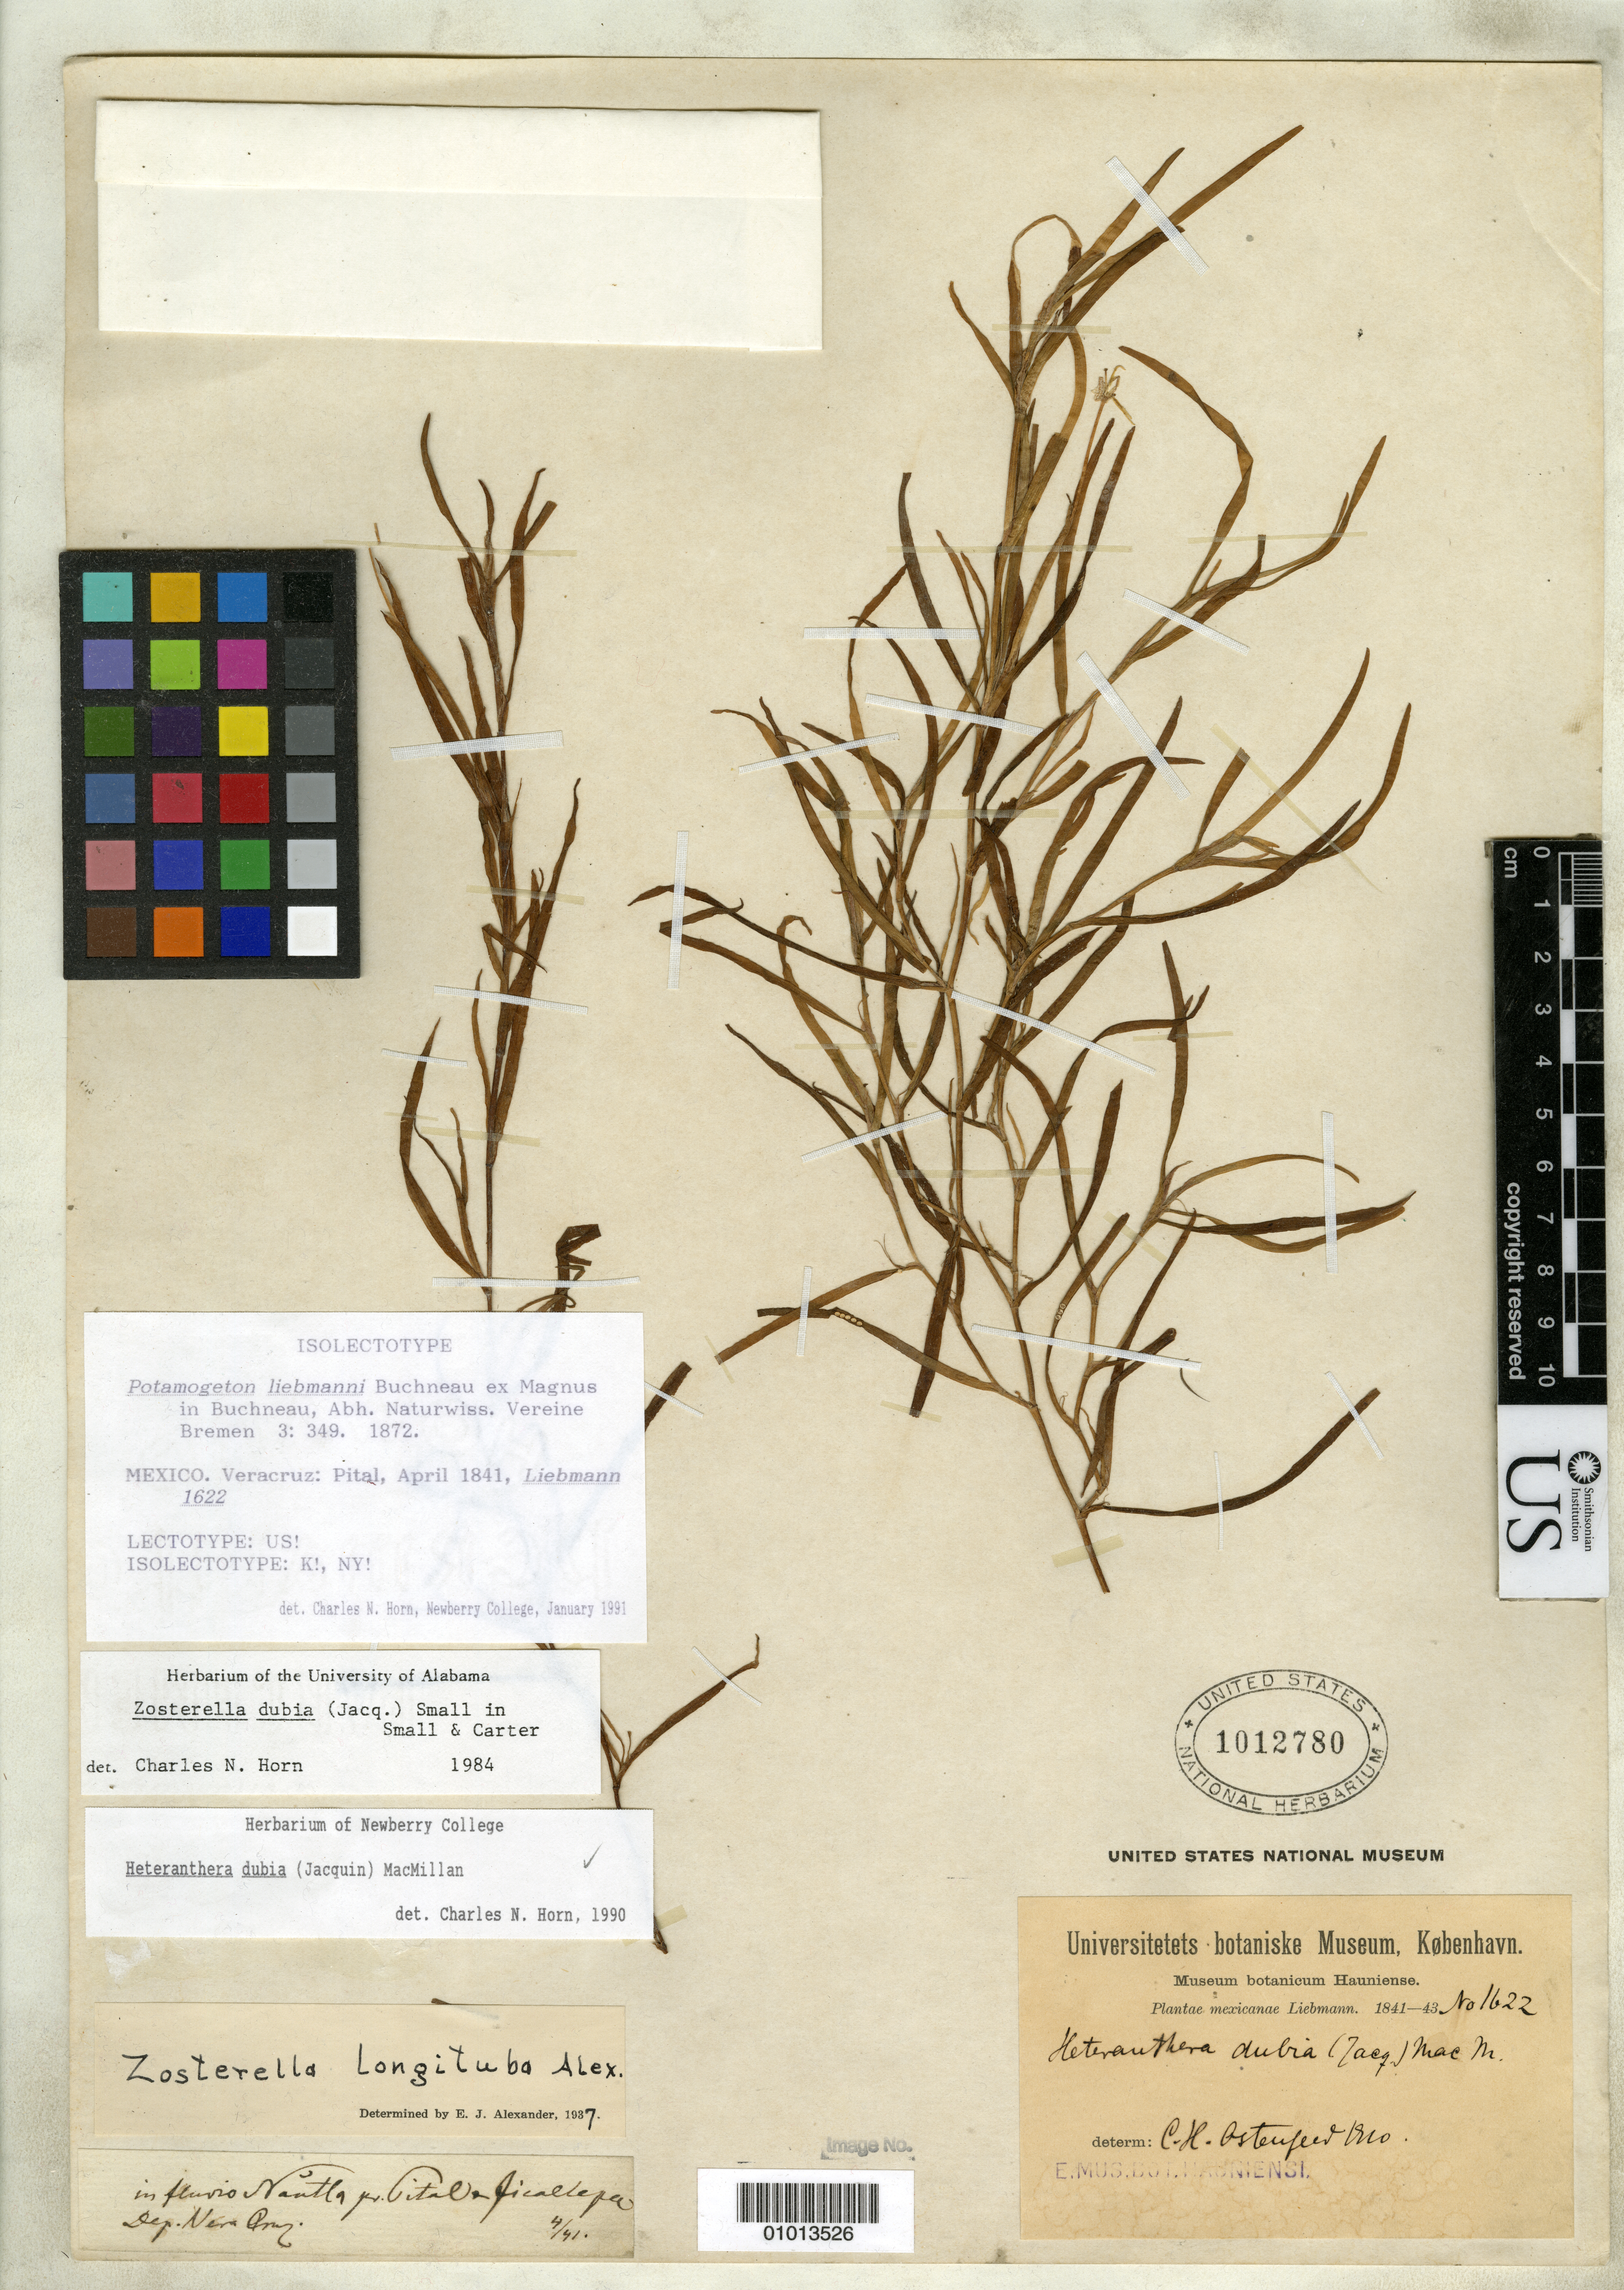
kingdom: Plantae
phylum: Tracheophyta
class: Liliopsida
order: Alismatales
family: Potamogetonaceae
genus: Potamogeton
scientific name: Potamogeton liebmannii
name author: Buchenau ex Magnus in Buchenau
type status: Type Collection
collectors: F. M. Liebmann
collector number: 1622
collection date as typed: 1841 to -- --- 1843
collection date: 1841/1843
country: Mexico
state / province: Veracruz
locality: In fluvis Nantla pr. Pital & Jicaltepec, Dep. Vera Cruz.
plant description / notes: Specimen annotated by C.N. Horn (1991) as isolectotype; lectotypification not found, apparently still ined. (June 2010).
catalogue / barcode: US 1012780